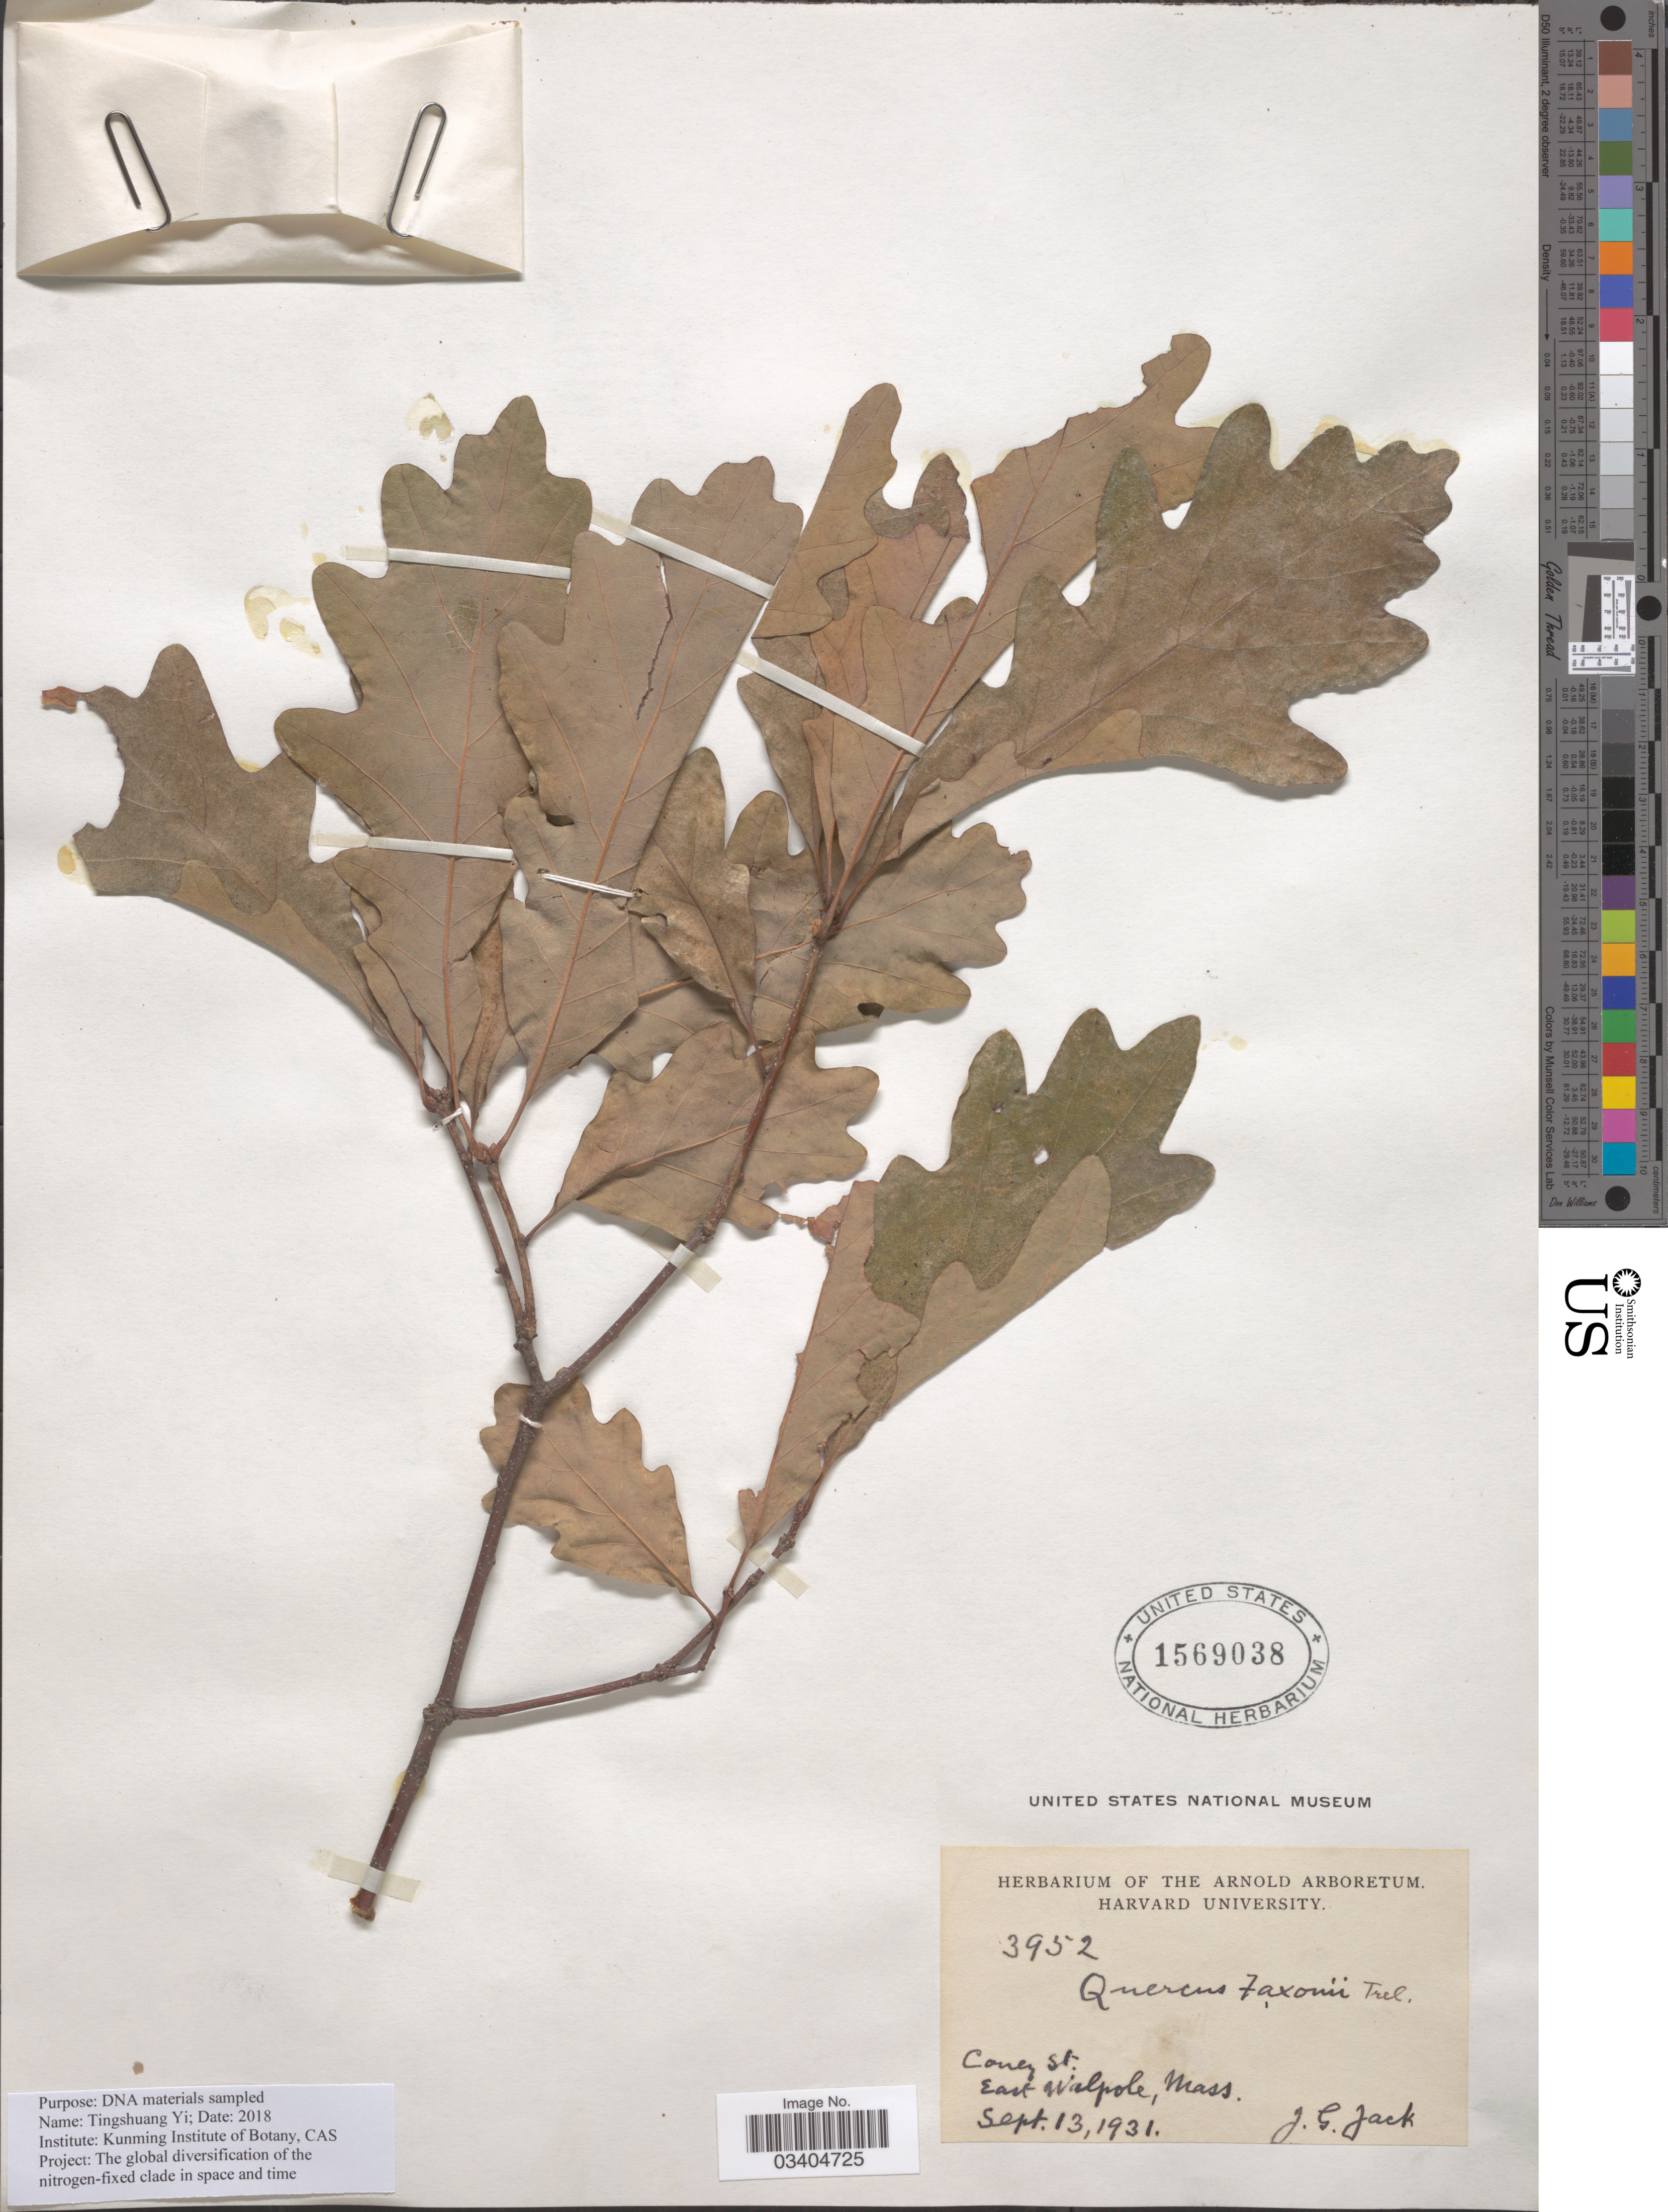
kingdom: Plantae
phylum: Tracheophyta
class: Magnoliopsida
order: Fagales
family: Fagaceae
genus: Quercus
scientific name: Quercus x faxonii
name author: Trel.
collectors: J. G. Jack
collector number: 3952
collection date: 1931-09-13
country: United States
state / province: Massachusetts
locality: Coney St. East Walpole.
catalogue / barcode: US 1569038